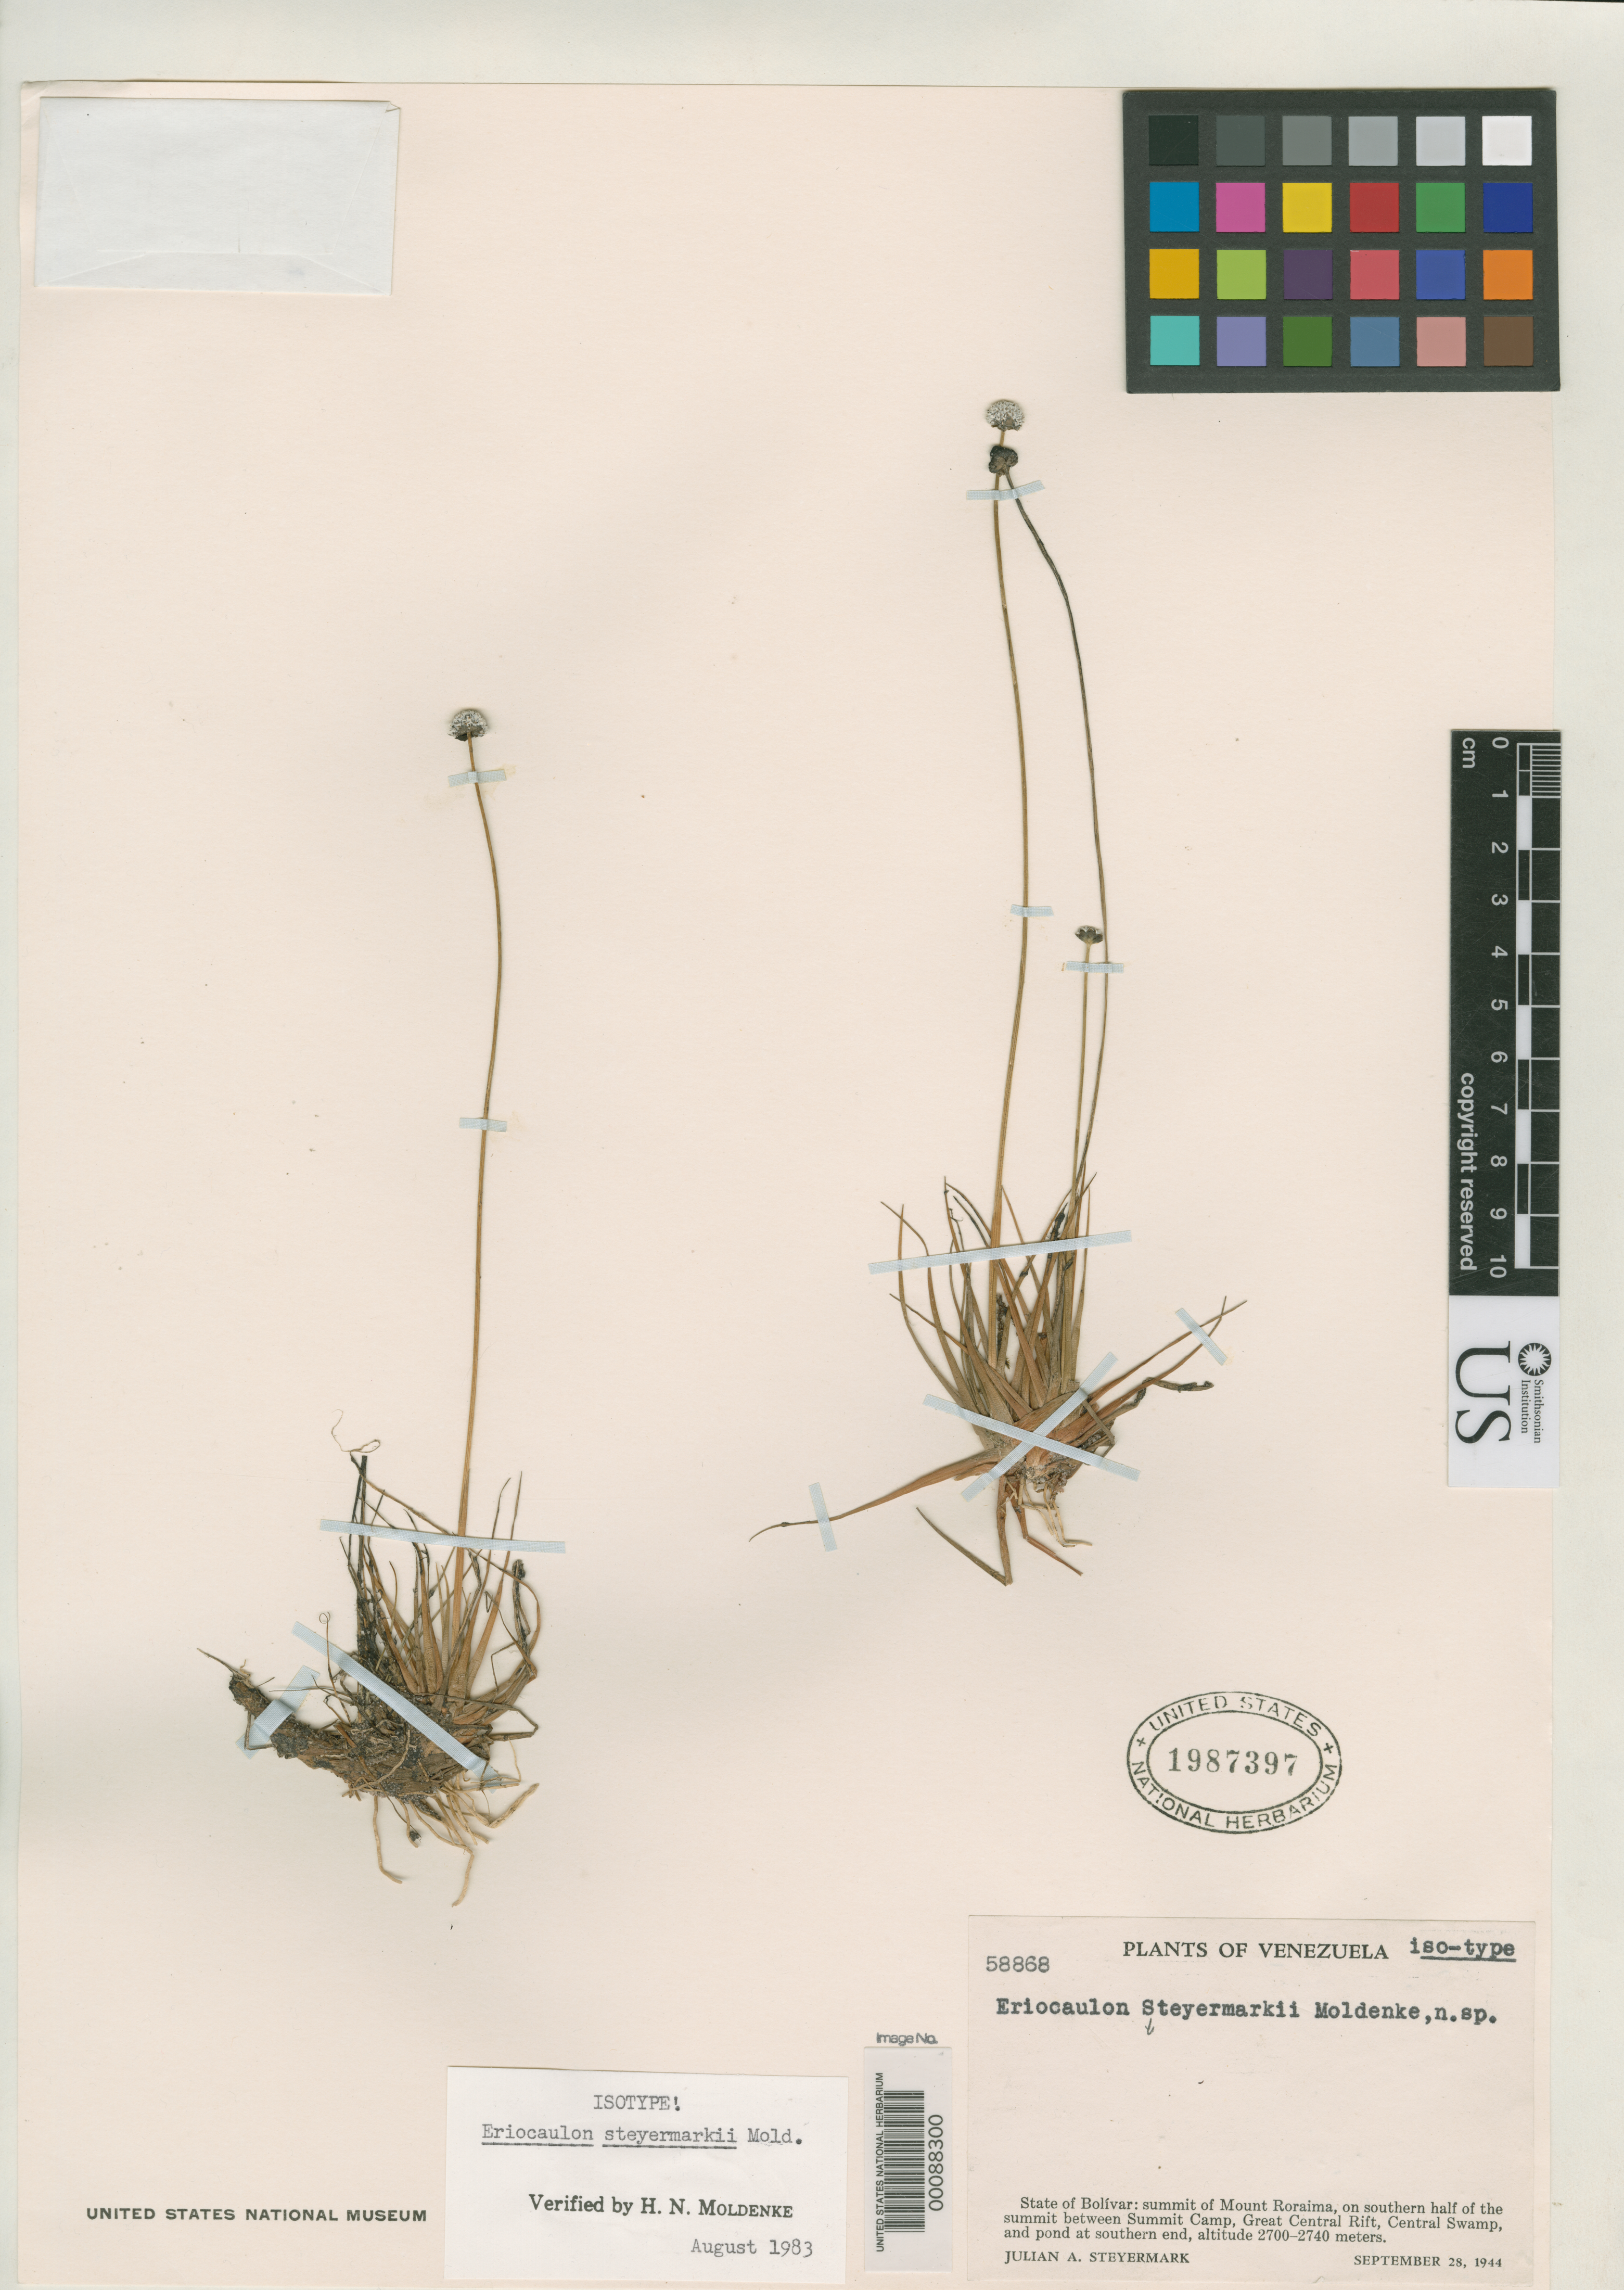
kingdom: Plantae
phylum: Tracheophyta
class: Liliopsida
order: Poales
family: Eriocaulaceae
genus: Eriocaulon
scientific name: Eriocaulon steyermarkii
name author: Moldenke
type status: Isotype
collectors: J. Steyermark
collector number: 58868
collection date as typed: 28 Sep 1944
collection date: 1944-09-28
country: Venezuela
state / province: Bolivar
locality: Mt. Roraima, southern summit.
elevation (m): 2700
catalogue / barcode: US 1987397